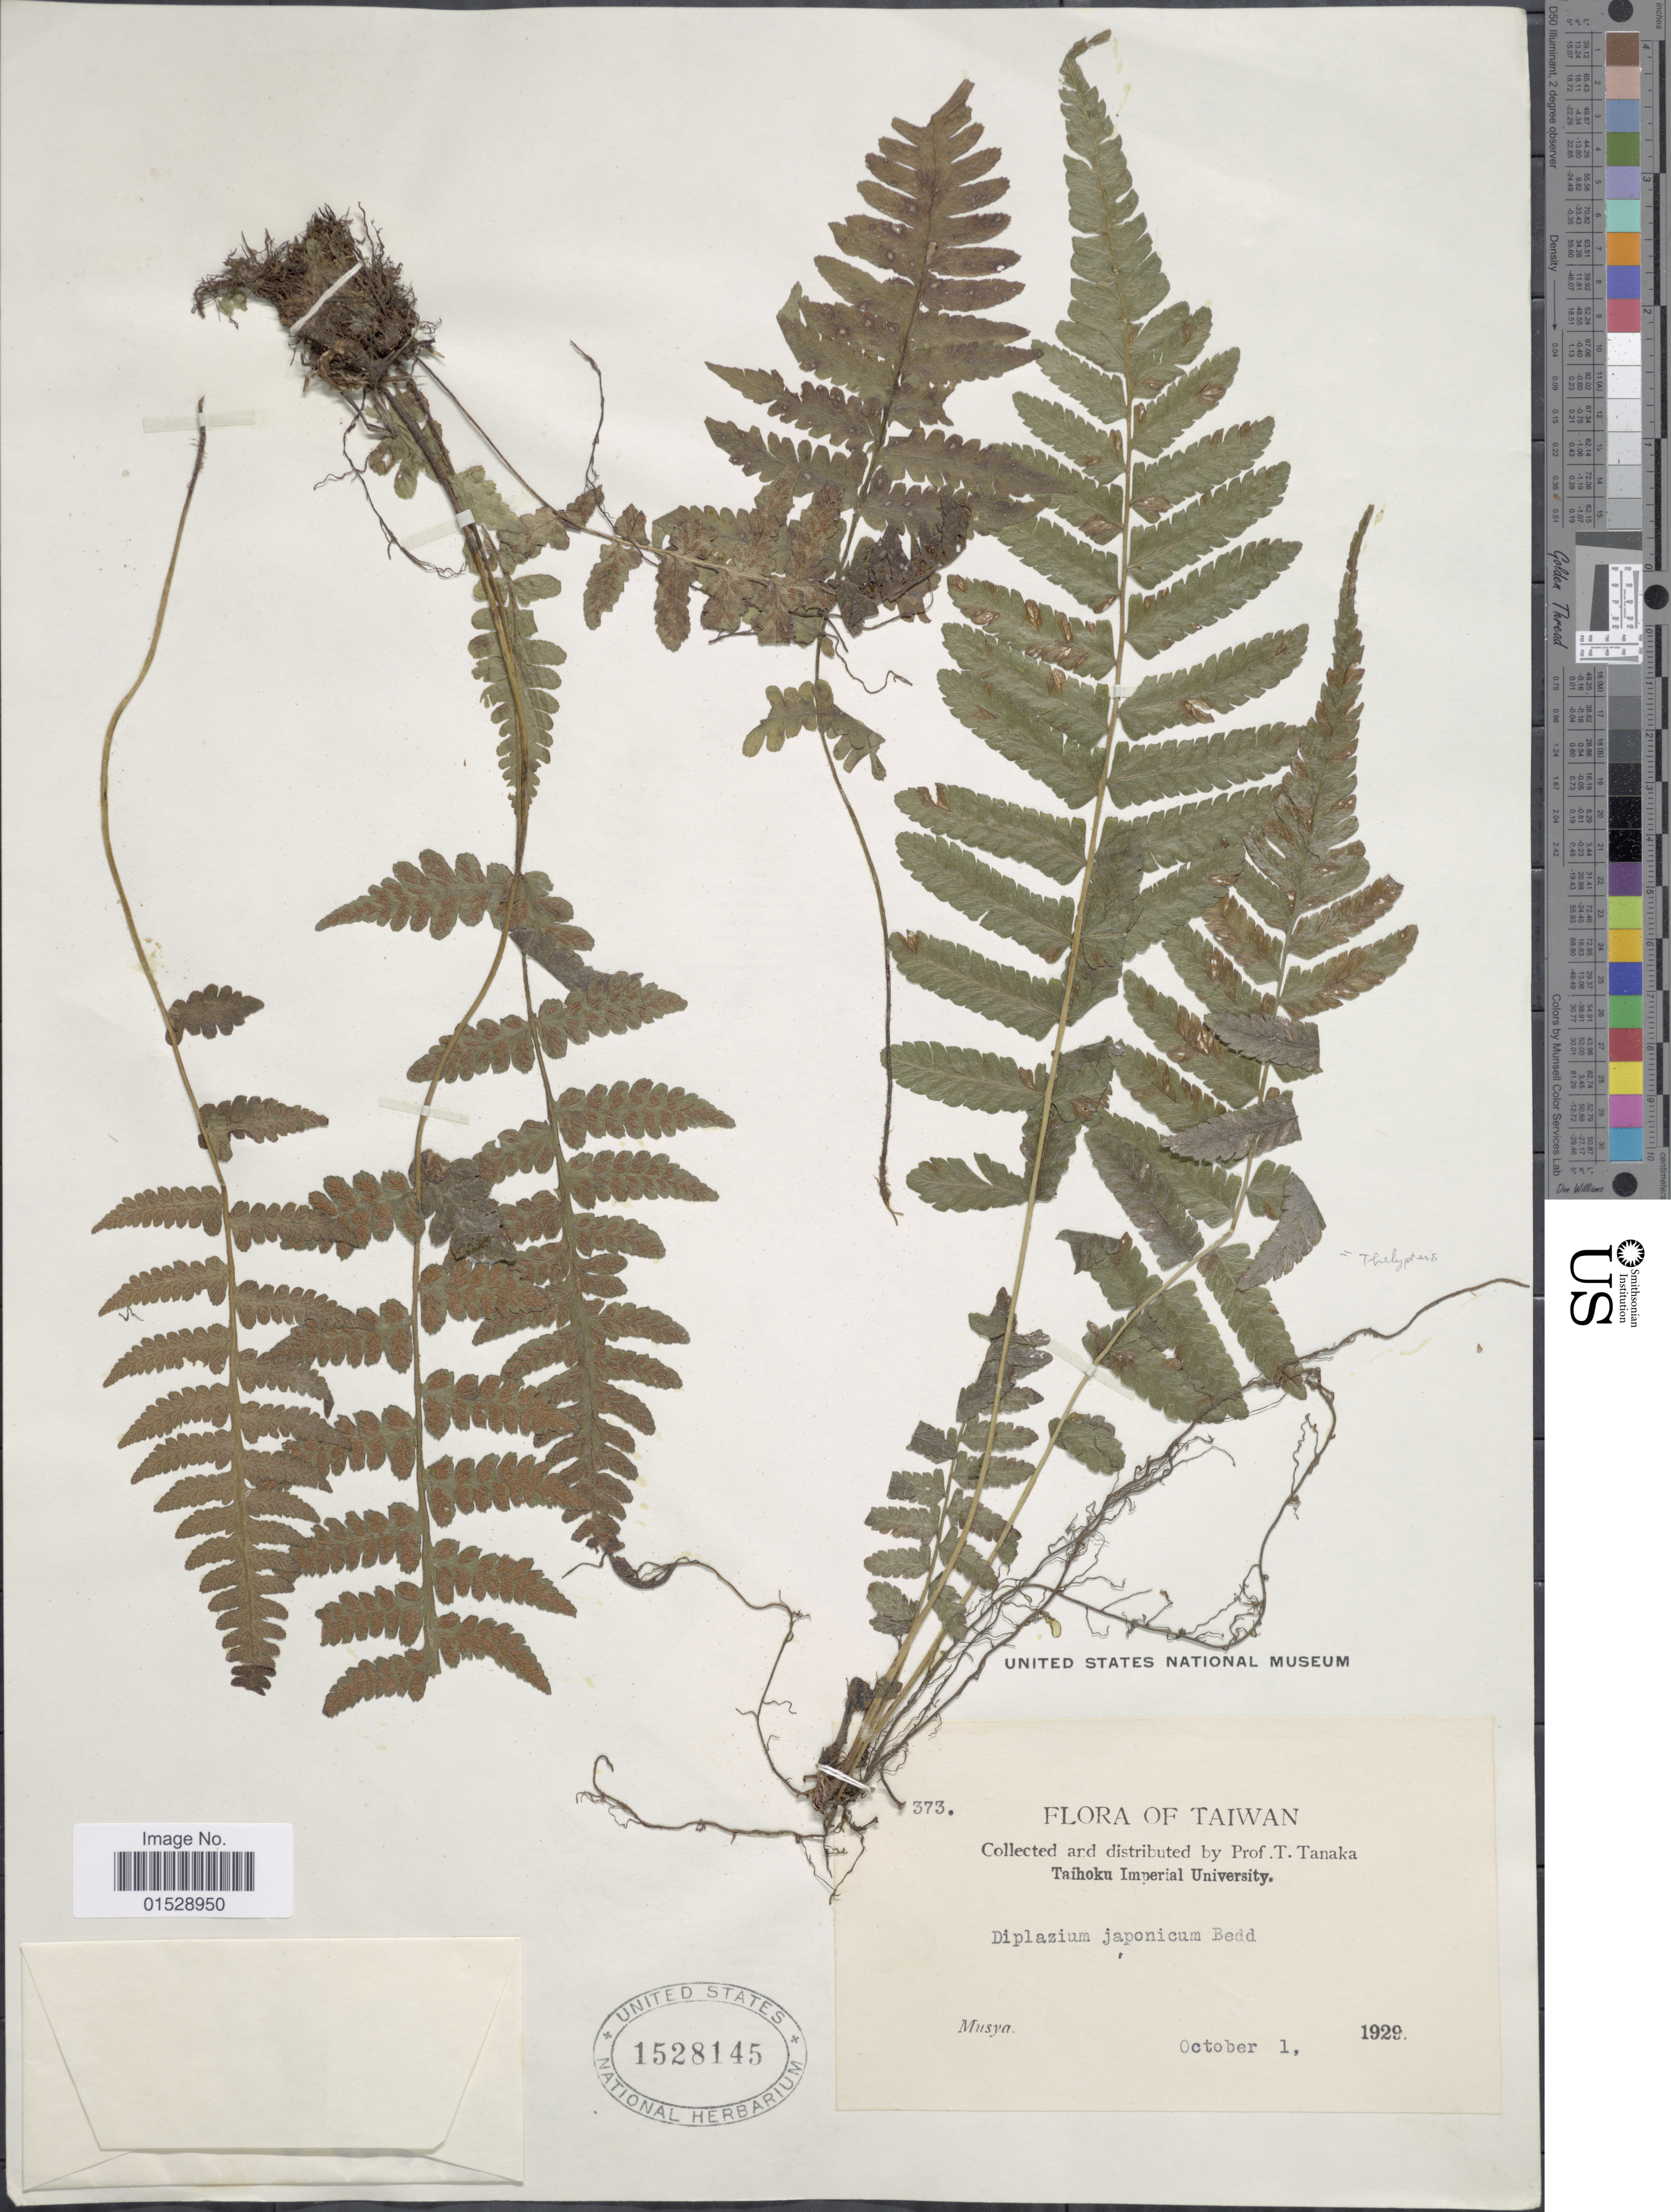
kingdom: Plantae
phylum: Tracheophyta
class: Polypodiopsida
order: Polypodiales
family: Athyriaceae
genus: Deparia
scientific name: Deparia japonica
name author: (Thunb.) M. Kato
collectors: T. Tanaka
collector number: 373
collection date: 1929-10-01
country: Taiwan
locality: Musya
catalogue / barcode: US 1528145